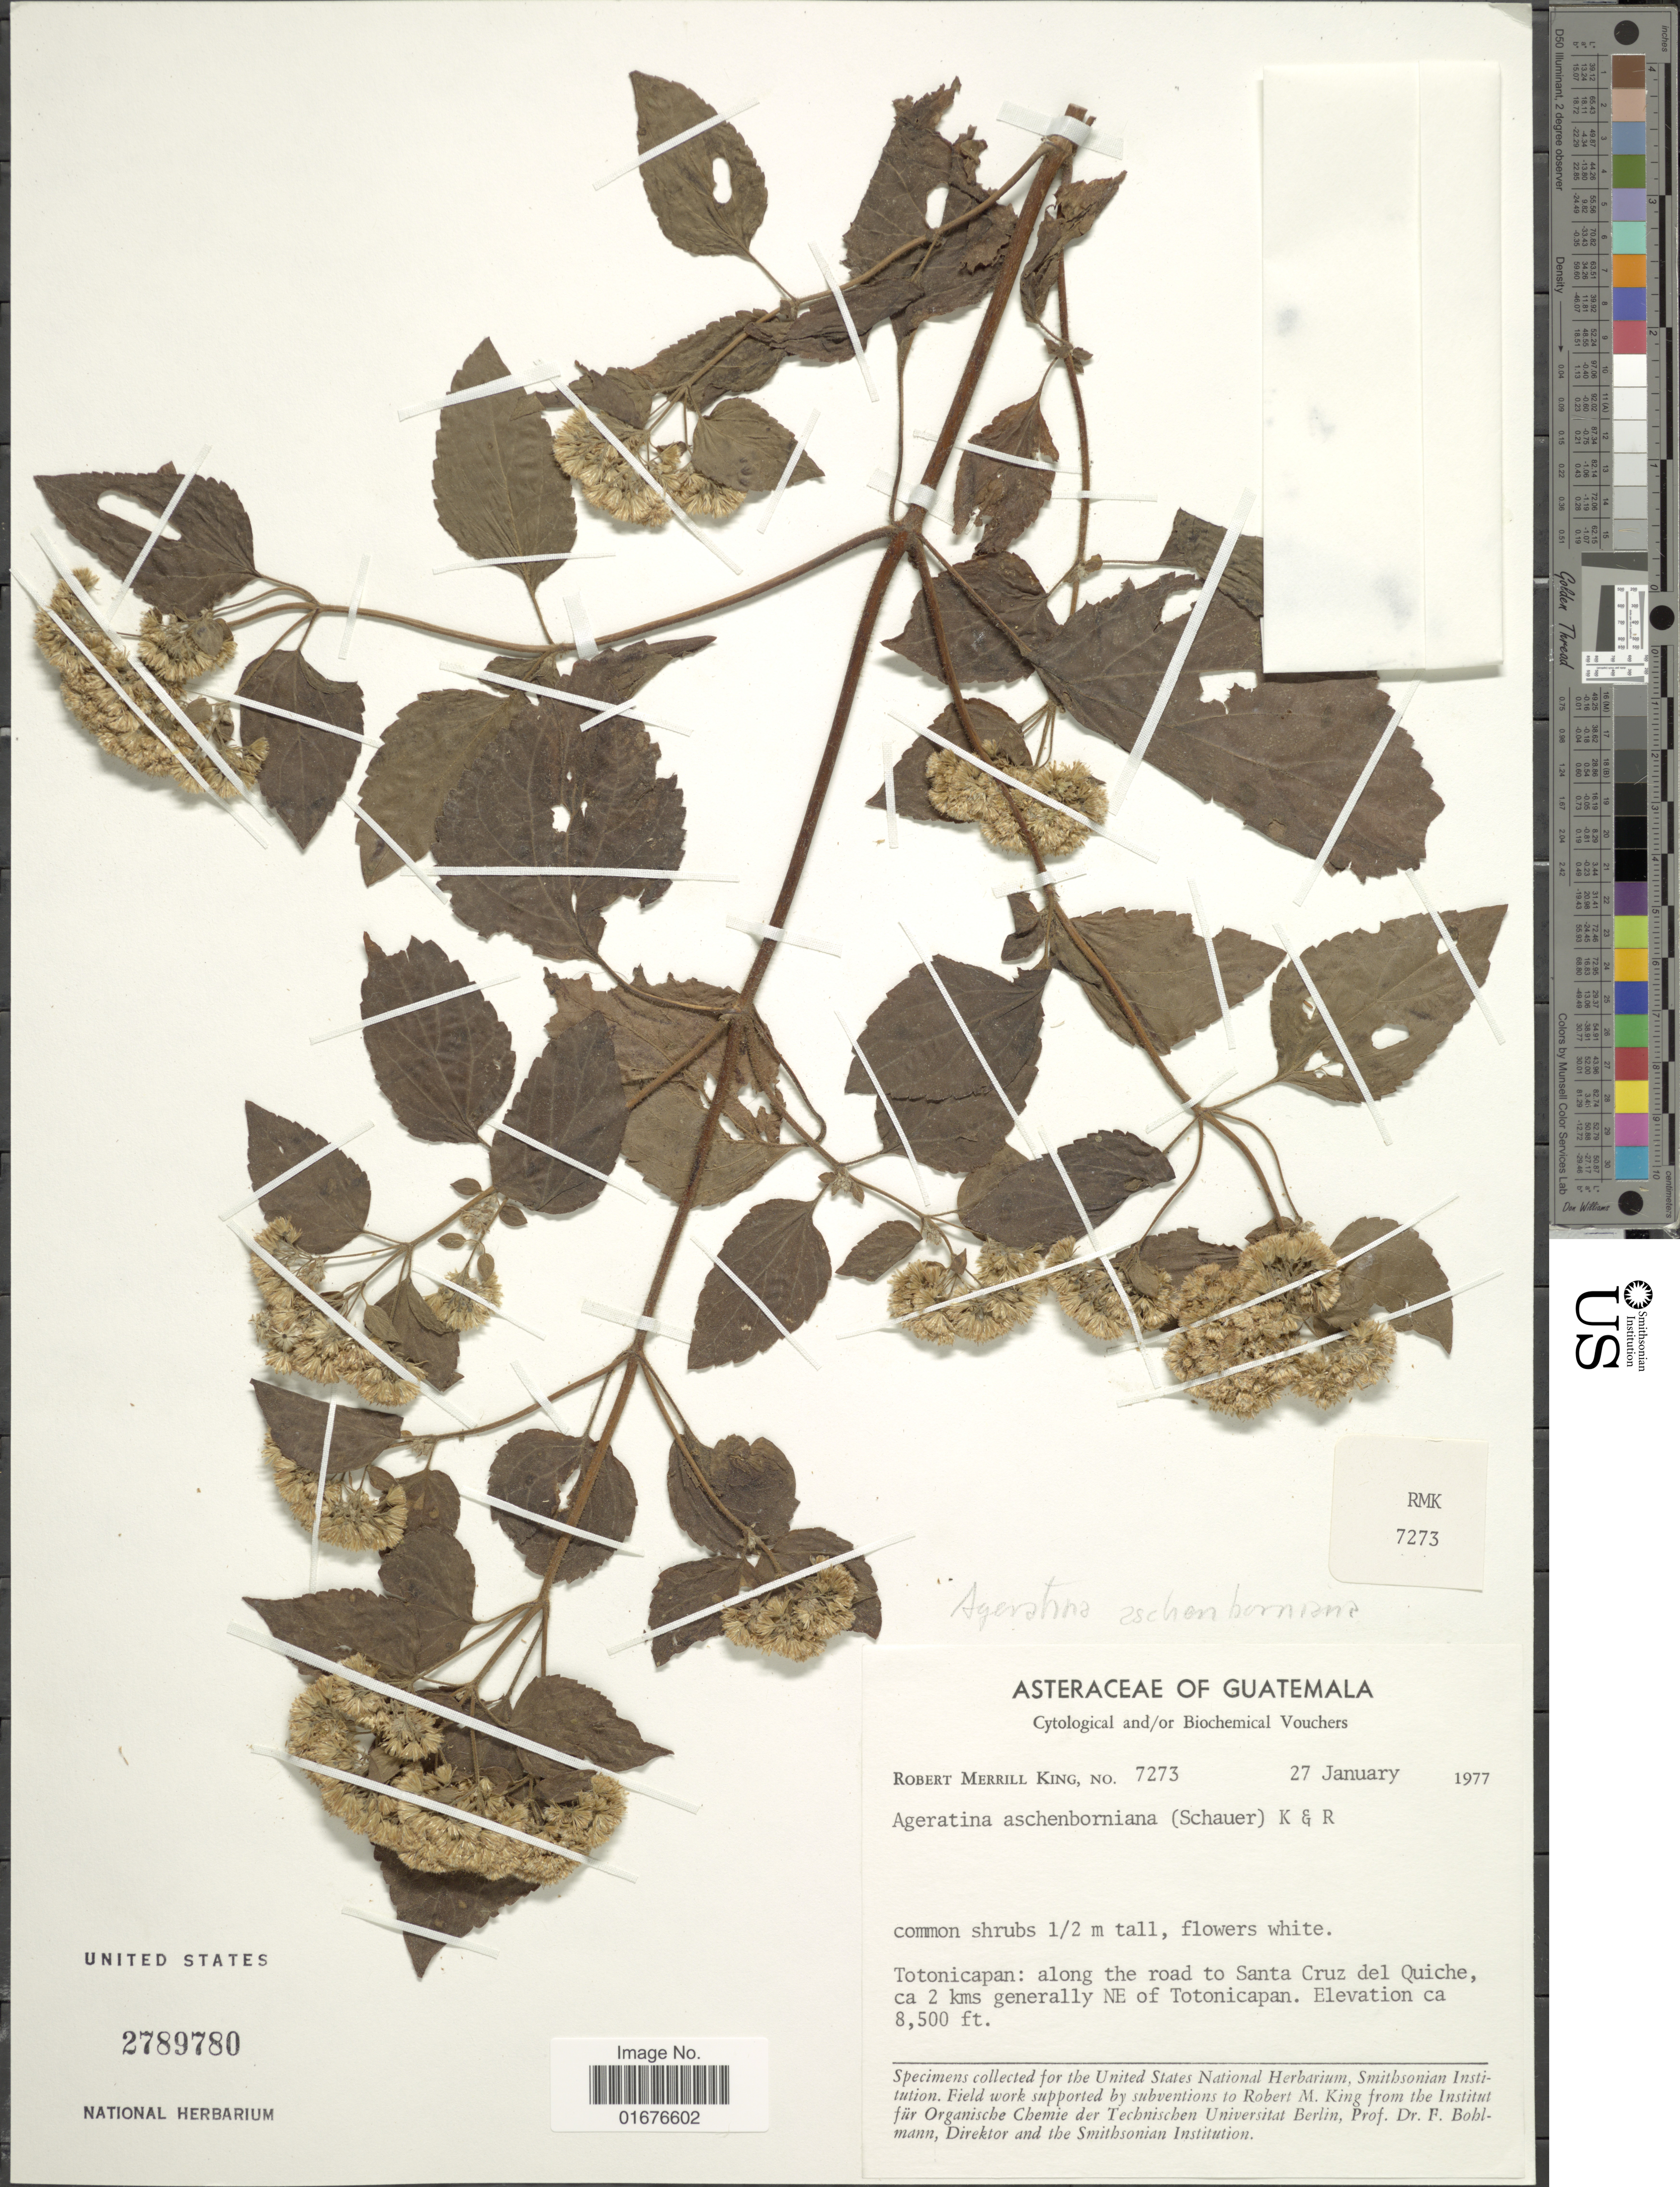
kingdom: Plantae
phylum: Tracheophyta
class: Magnoliopsida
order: Asterales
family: Asteraceae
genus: Ageratina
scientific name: Ageratina pichinchensis var. bustamenta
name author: (DC.) R.M. King & H. Rob.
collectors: R. M. King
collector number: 7273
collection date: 1977-01-27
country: Guatemala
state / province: Totonicapan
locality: Along the road to Santa Cruz del Quiche, ca 2 kms generally NE of Totonicapan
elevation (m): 2591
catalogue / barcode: US 2789780